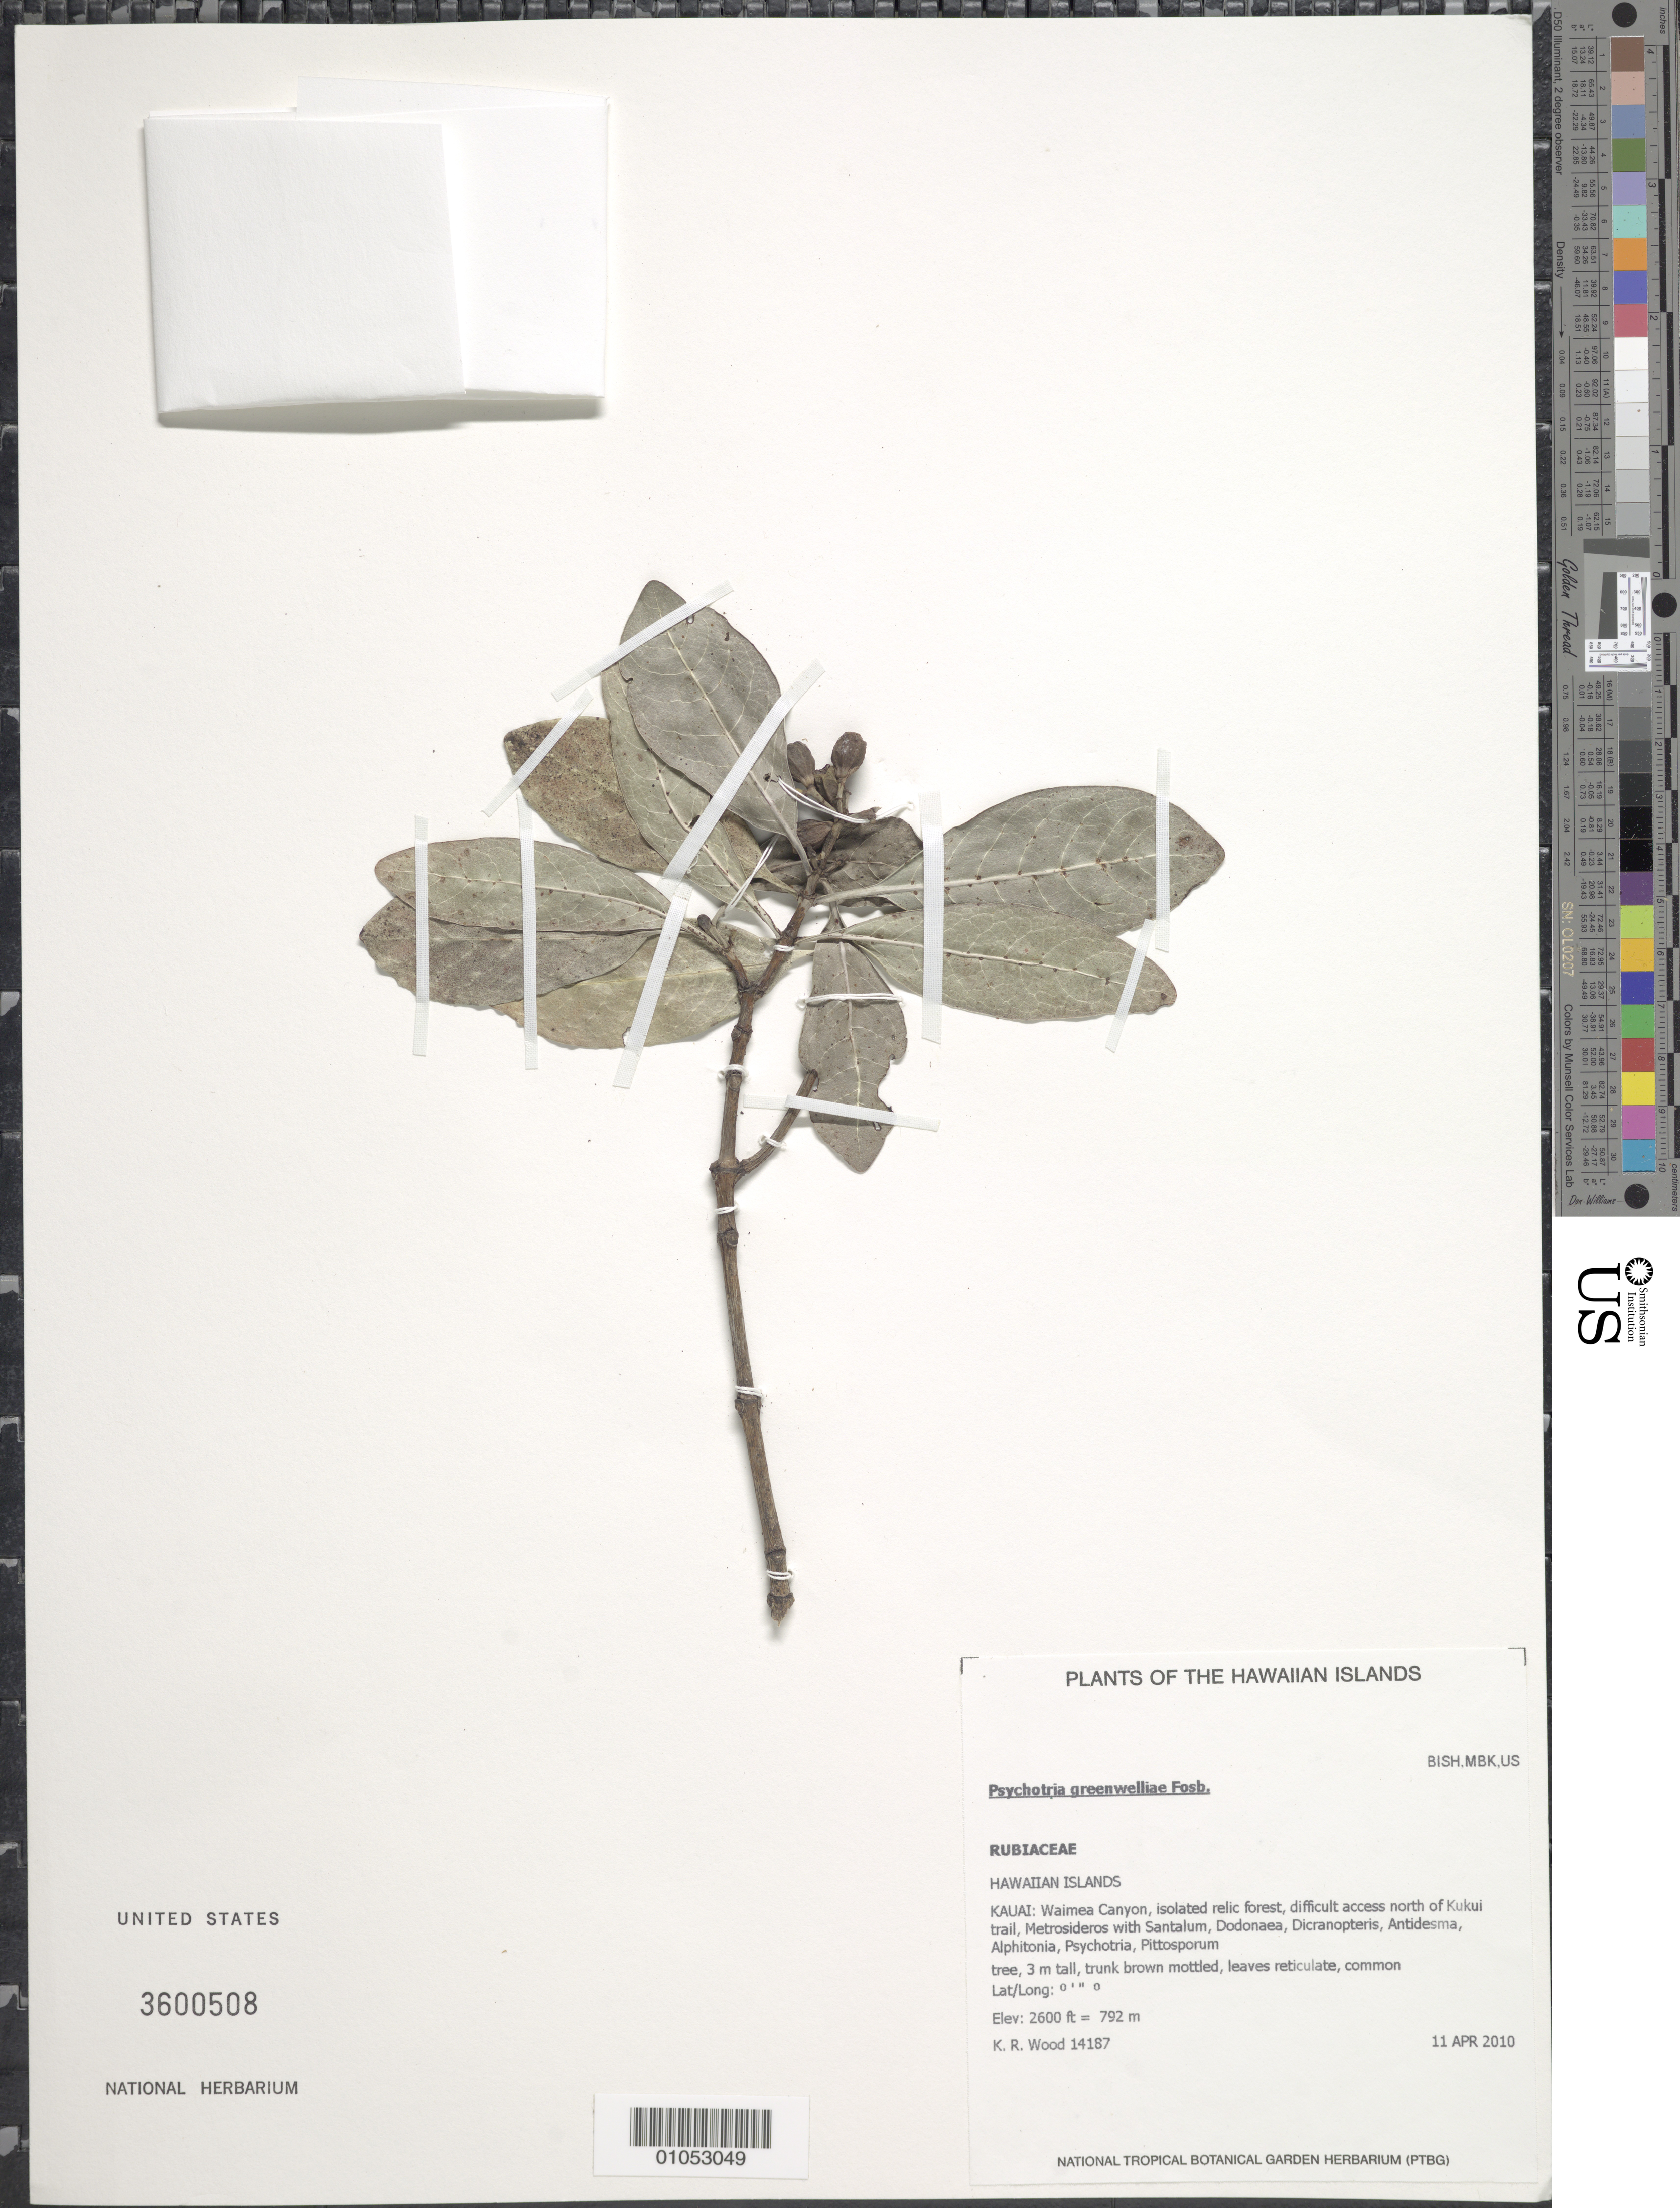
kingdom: Plantae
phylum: Tracheophyta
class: Magnoliopsida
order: Gentianales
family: Rubiaceae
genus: Psychotria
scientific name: Psychotria greenwelliae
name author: Fosberg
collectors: K. R. Wood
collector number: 14187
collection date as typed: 11 Apr 2010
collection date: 2010-04-11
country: United States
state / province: Hawaii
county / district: Kauai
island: Kaua'i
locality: Waimea Canyon, isolated relic forest, difficult access north of Kkui trail.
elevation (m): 792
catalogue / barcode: US 3600508